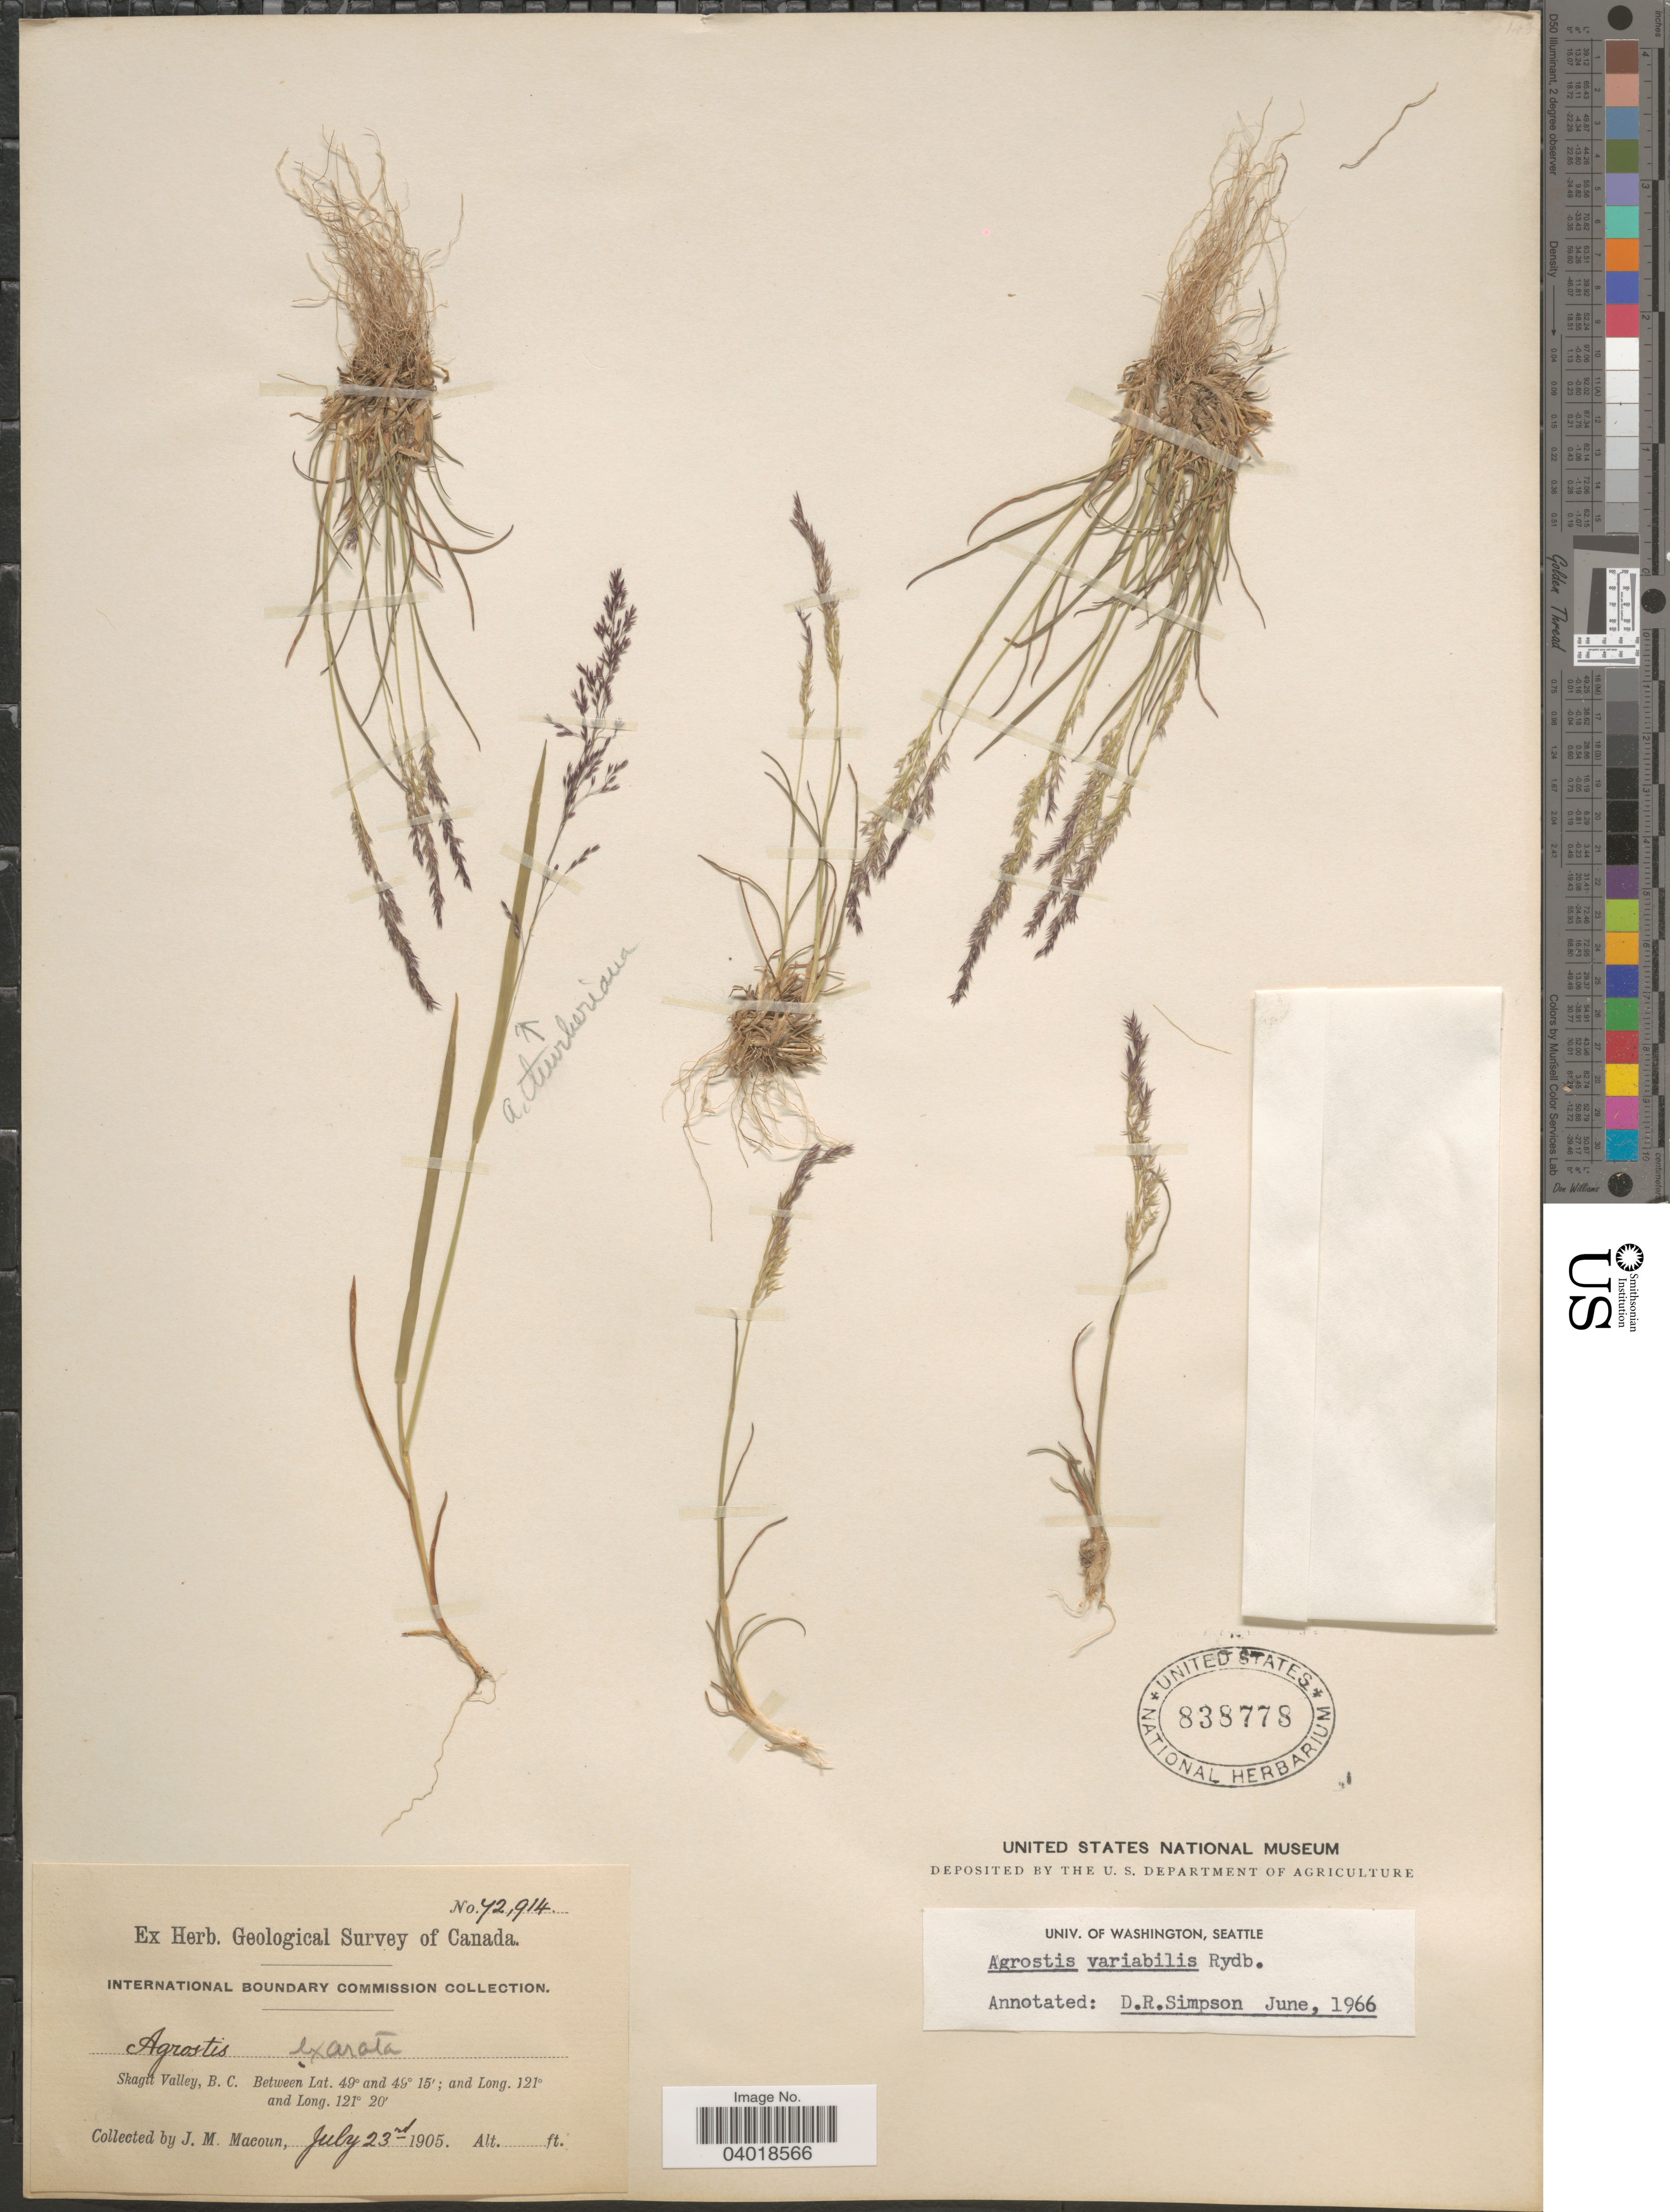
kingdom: Plantae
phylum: Tracheophyta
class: Liliopsida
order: Poales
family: Poaceae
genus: Agrostis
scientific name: Agrostis exarata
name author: Trin.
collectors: J. M. Macoun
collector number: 72914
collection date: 1905-07-23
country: Canada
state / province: British Columbia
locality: Skagit Valley.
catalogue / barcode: US 838778